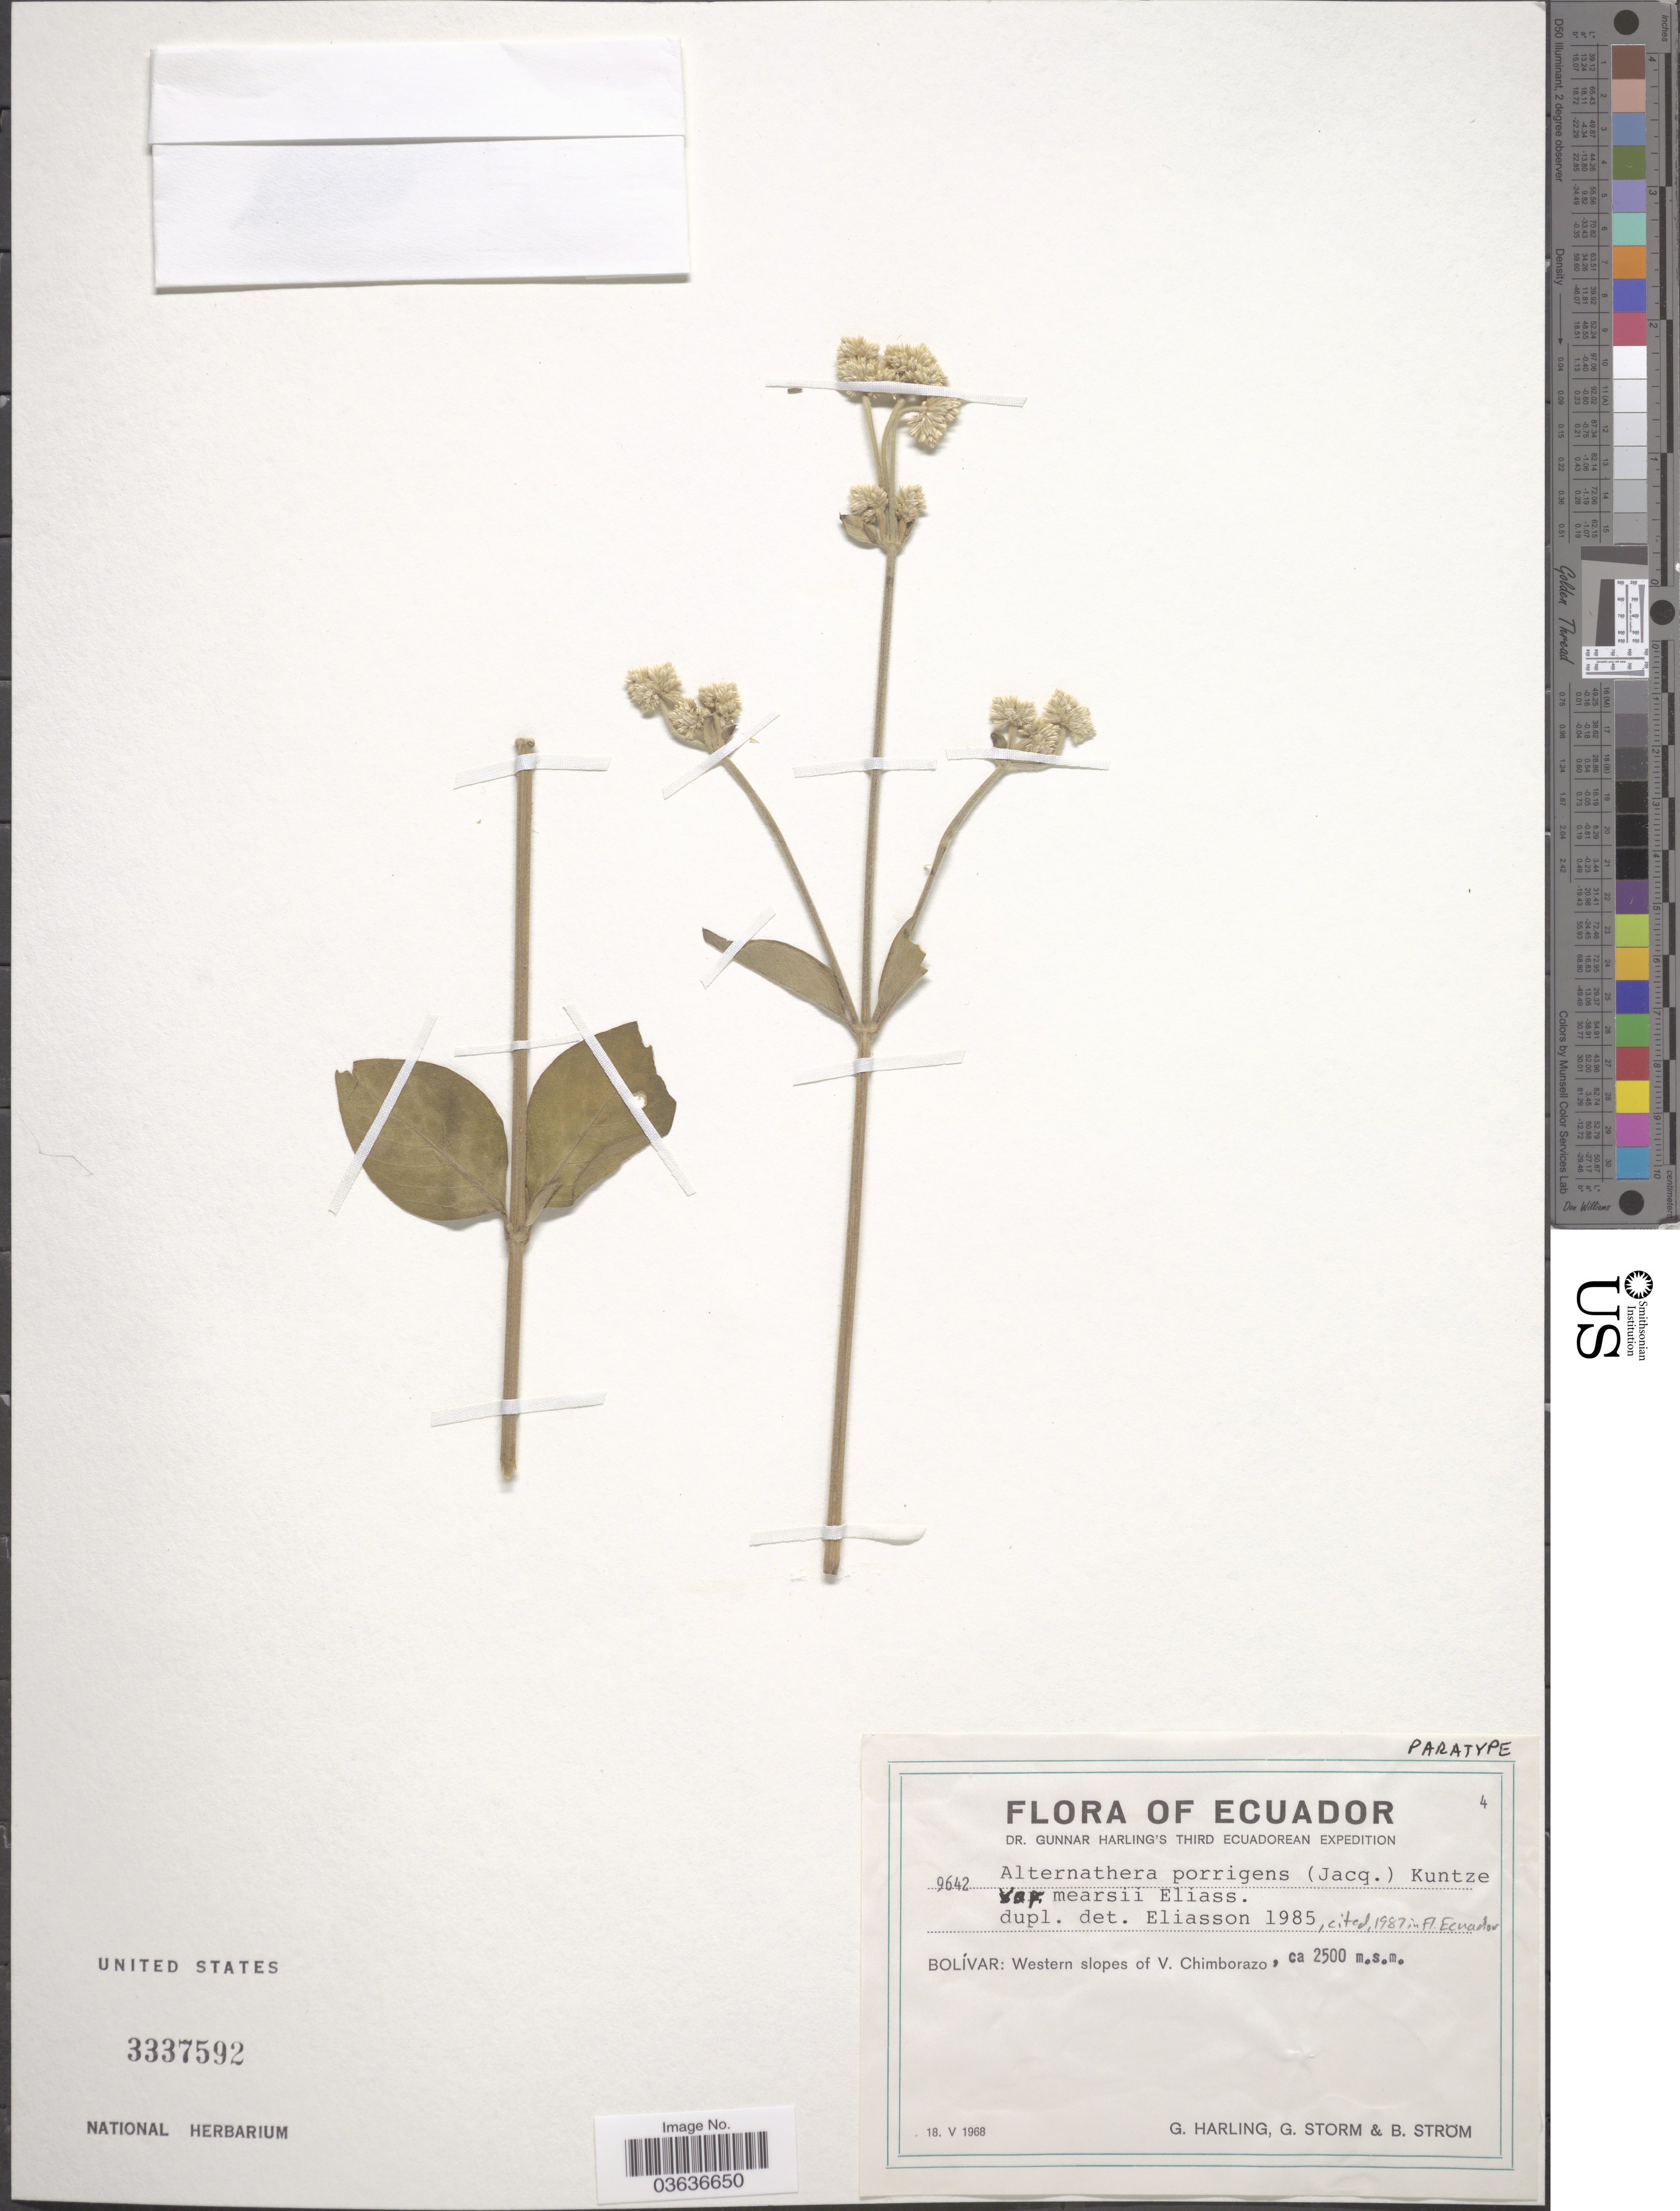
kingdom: Plantae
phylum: Tracheophyta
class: Magnoliopsida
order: Caryophyllales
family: Amaranthaceae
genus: Alternanthera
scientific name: Alternanthera porrigens var. mearsii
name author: Eliasson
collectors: G. Harling, G. Storm & B. Ström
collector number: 9642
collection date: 1968-05-18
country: Ecuador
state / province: Bolívar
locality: Western slopes of V. Chimborazo.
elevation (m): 2500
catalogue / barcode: US 3337592